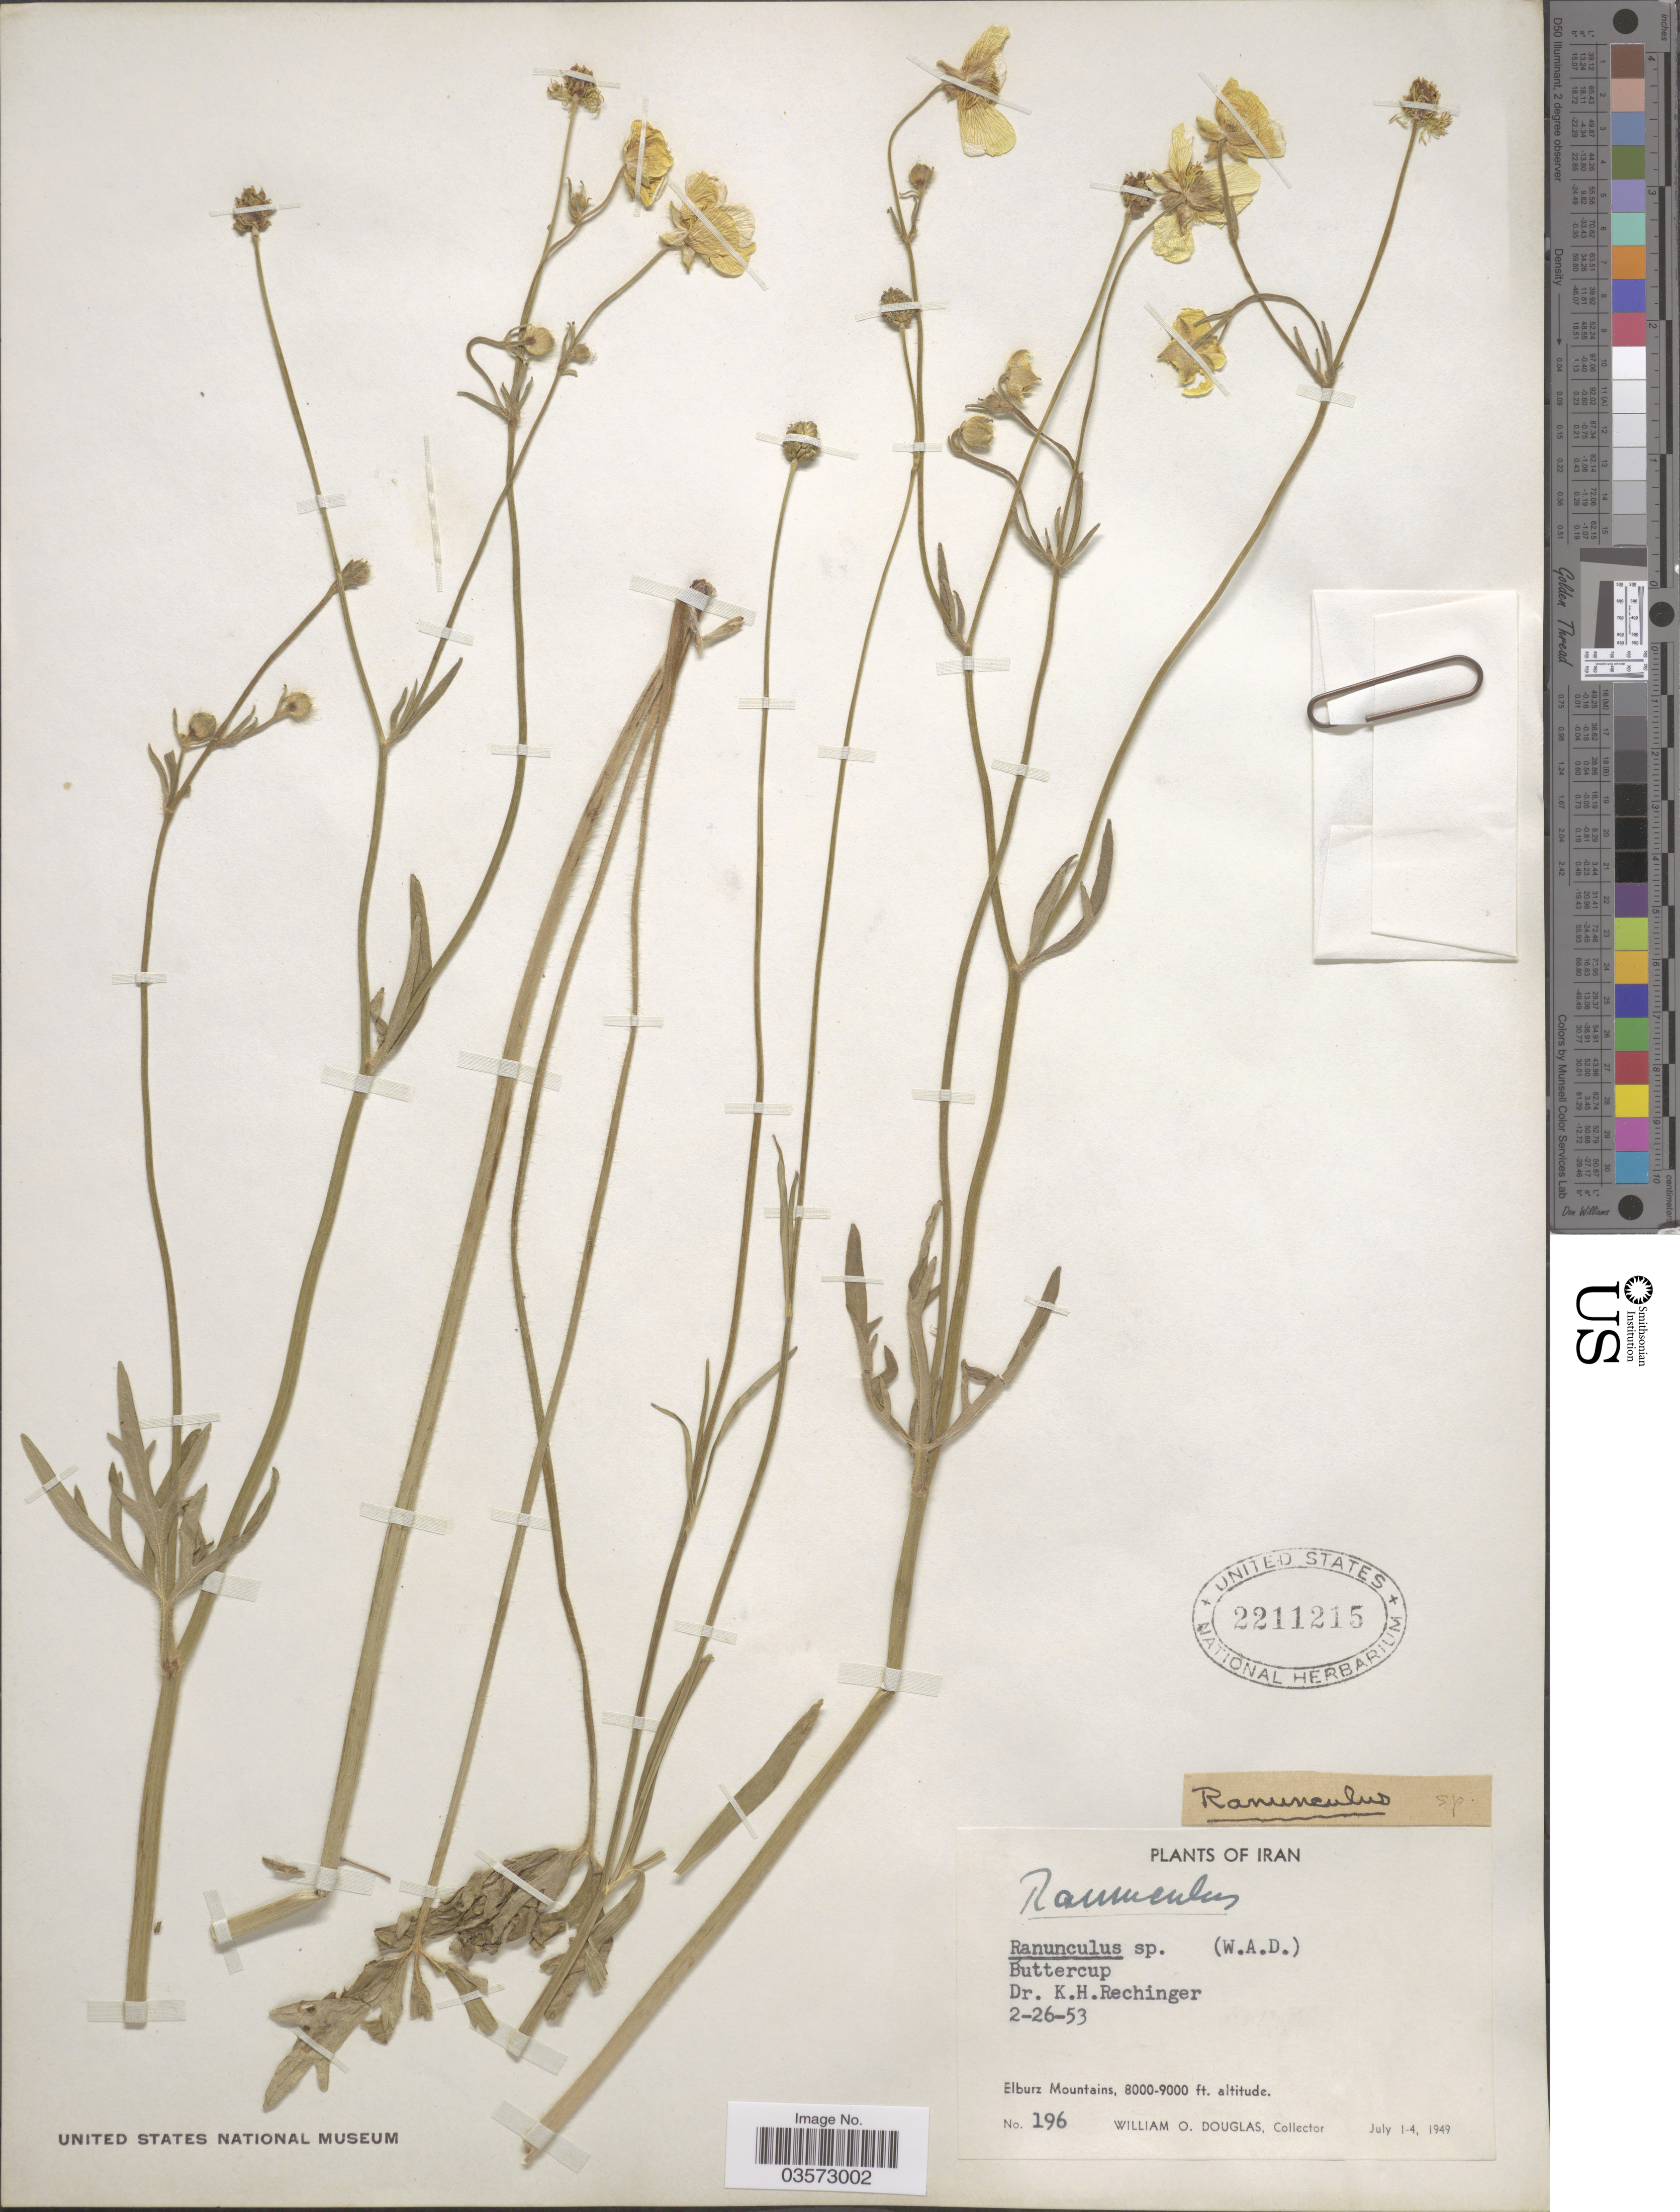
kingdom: Plantae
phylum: Tracheophyta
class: Magnoliopsida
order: Ranunculales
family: Ranunculaceae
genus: Ranunculus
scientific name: Ranunculus sp.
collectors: W. Douglas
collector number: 196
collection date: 1949-07-01/1949-07-04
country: Iran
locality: Elburz Mountains.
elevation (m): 2438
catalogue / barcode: US 2211215